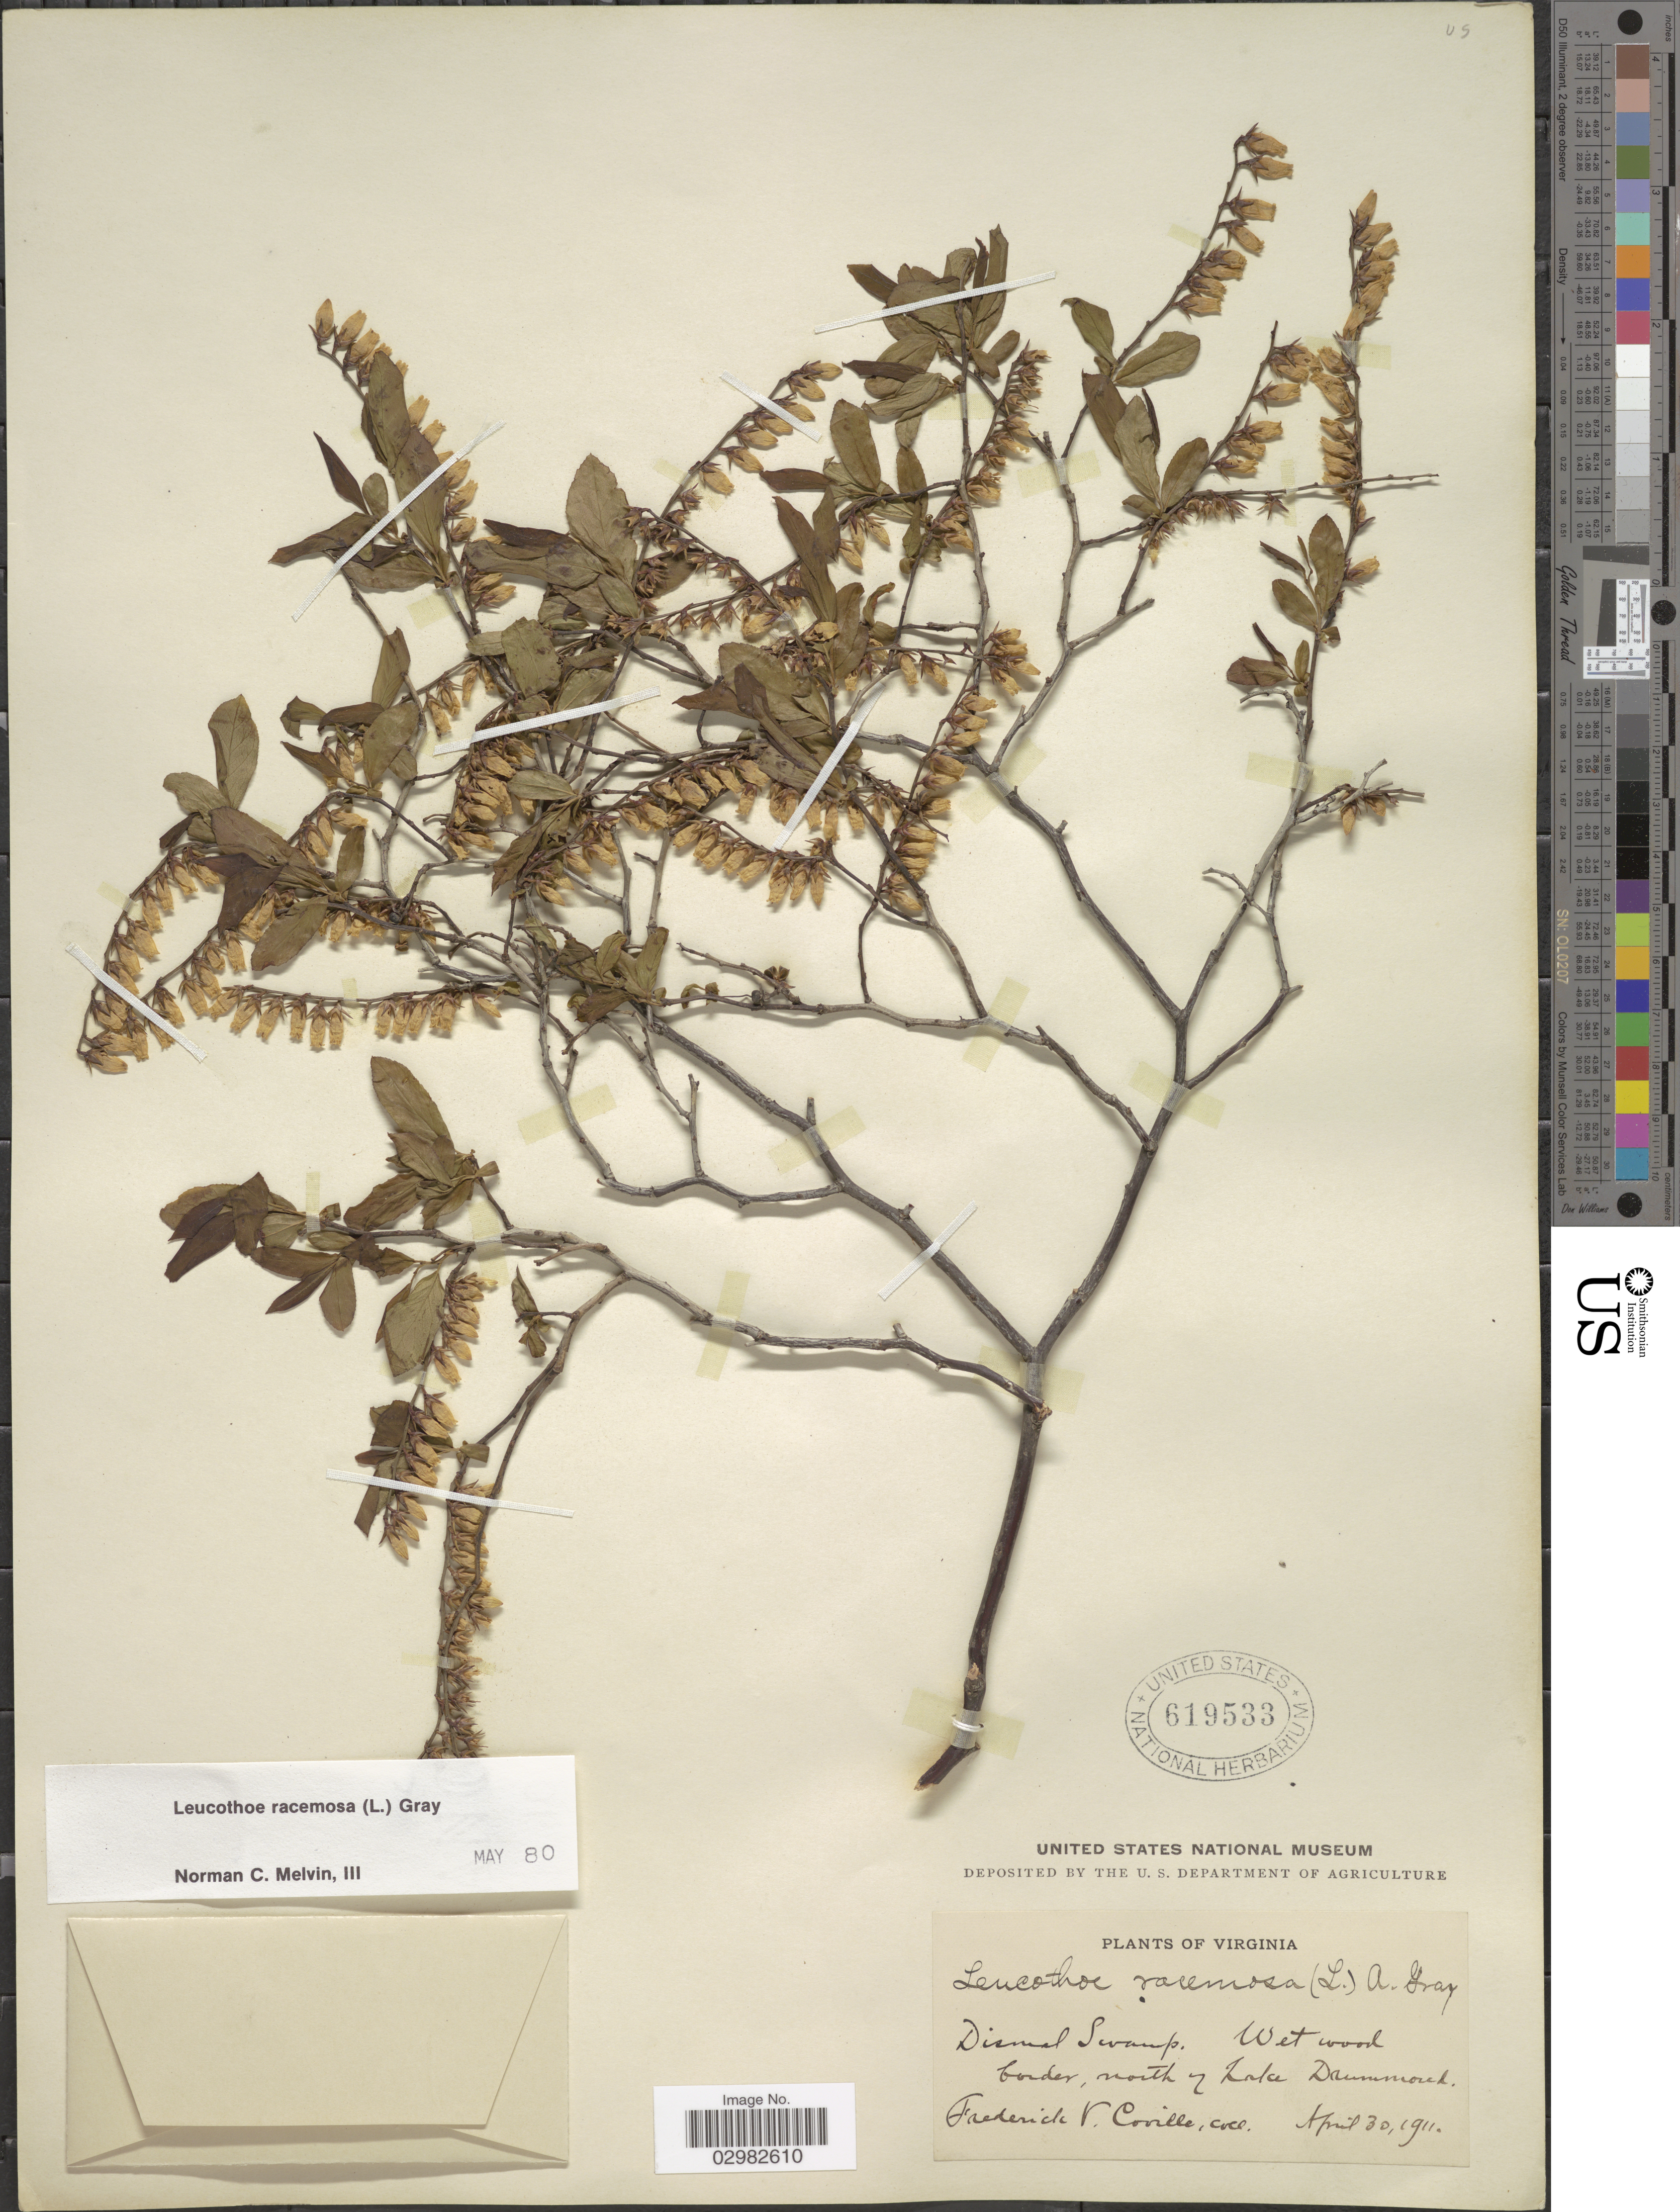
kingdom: Plantae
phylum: Tracheophyta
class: Magnoliopsida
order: Ericales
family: Ericaceae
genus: Leucothoe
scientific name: Leucothoë racemosa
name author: (L.) A. Gray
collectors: F. V. Coville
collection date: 1911-04-30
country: United States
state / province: Virginia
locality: Dismal Swamp, Wet wood border, north of Lake Drummond.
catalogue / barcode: US 619533